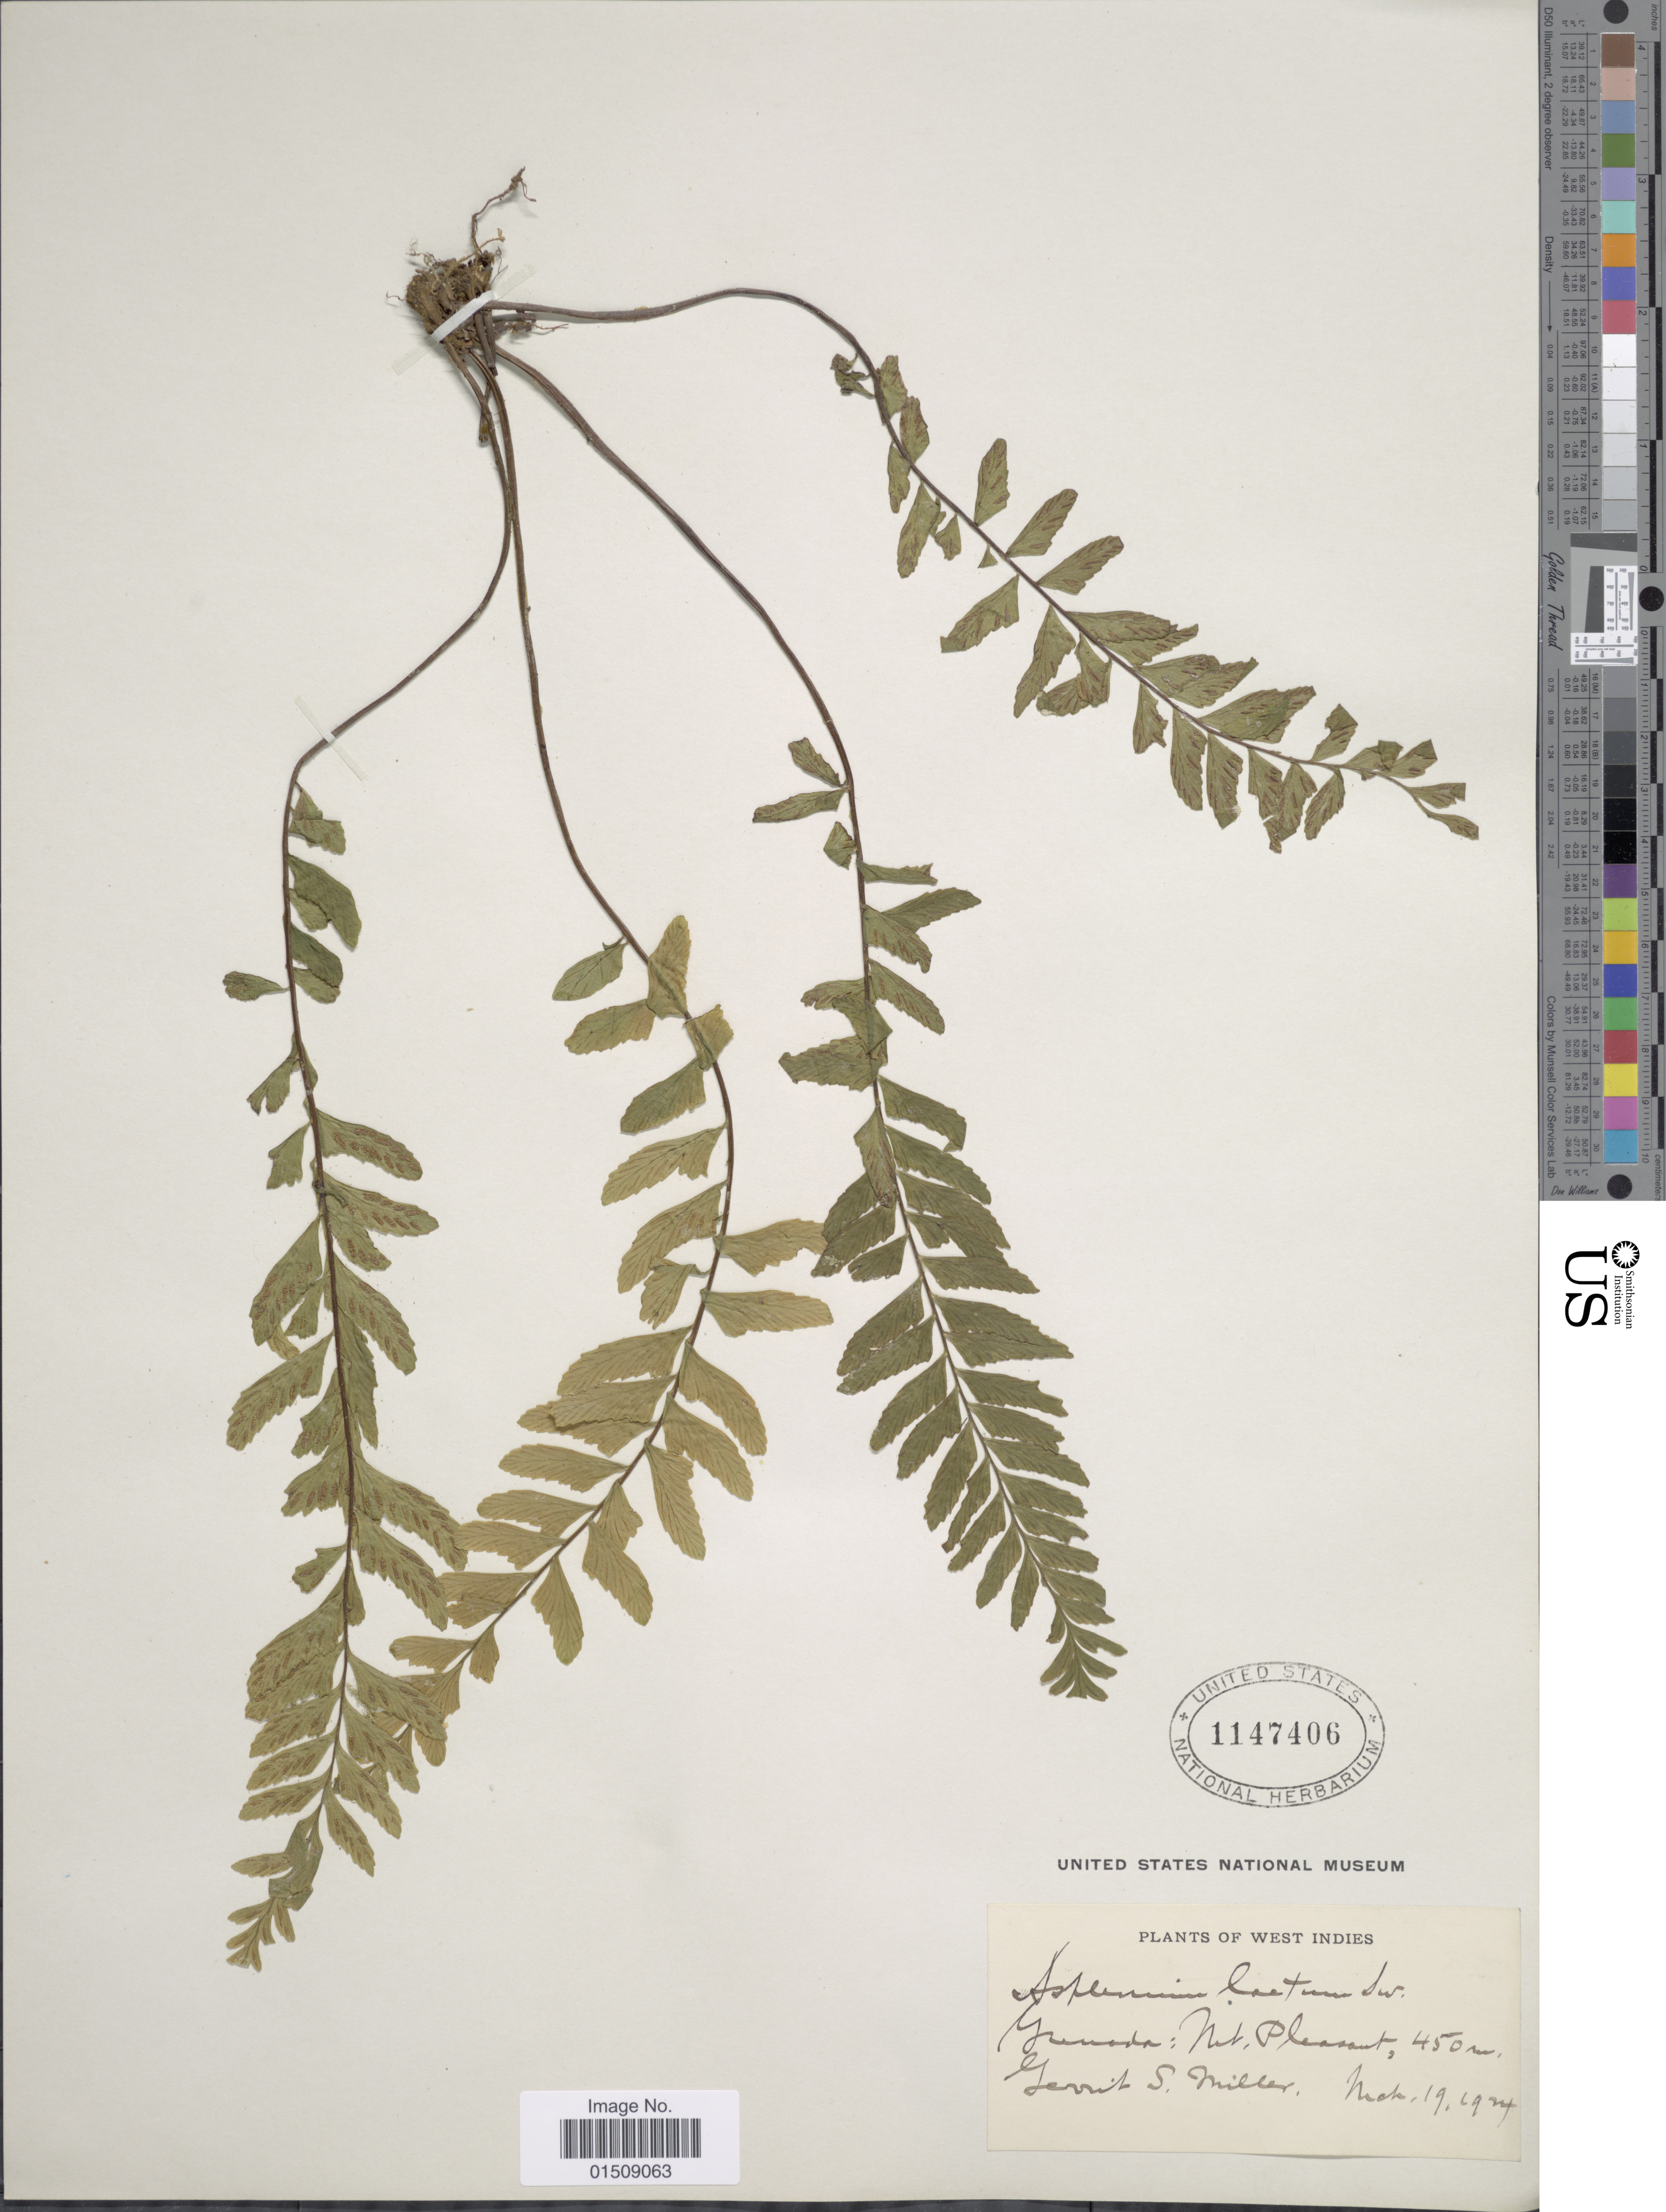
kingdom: Plantae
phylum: Tracheophyta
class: Polypodiopsida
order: Polypodiales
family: Aspleniaceae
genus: Asplenium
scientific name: Asplenium laetum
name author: Sw.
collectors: G. S. Miller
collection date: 1924-03-19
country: Grenada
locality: West Indies, Grenada: Mt. Pleasant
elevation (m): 450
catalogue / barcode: US 1147406